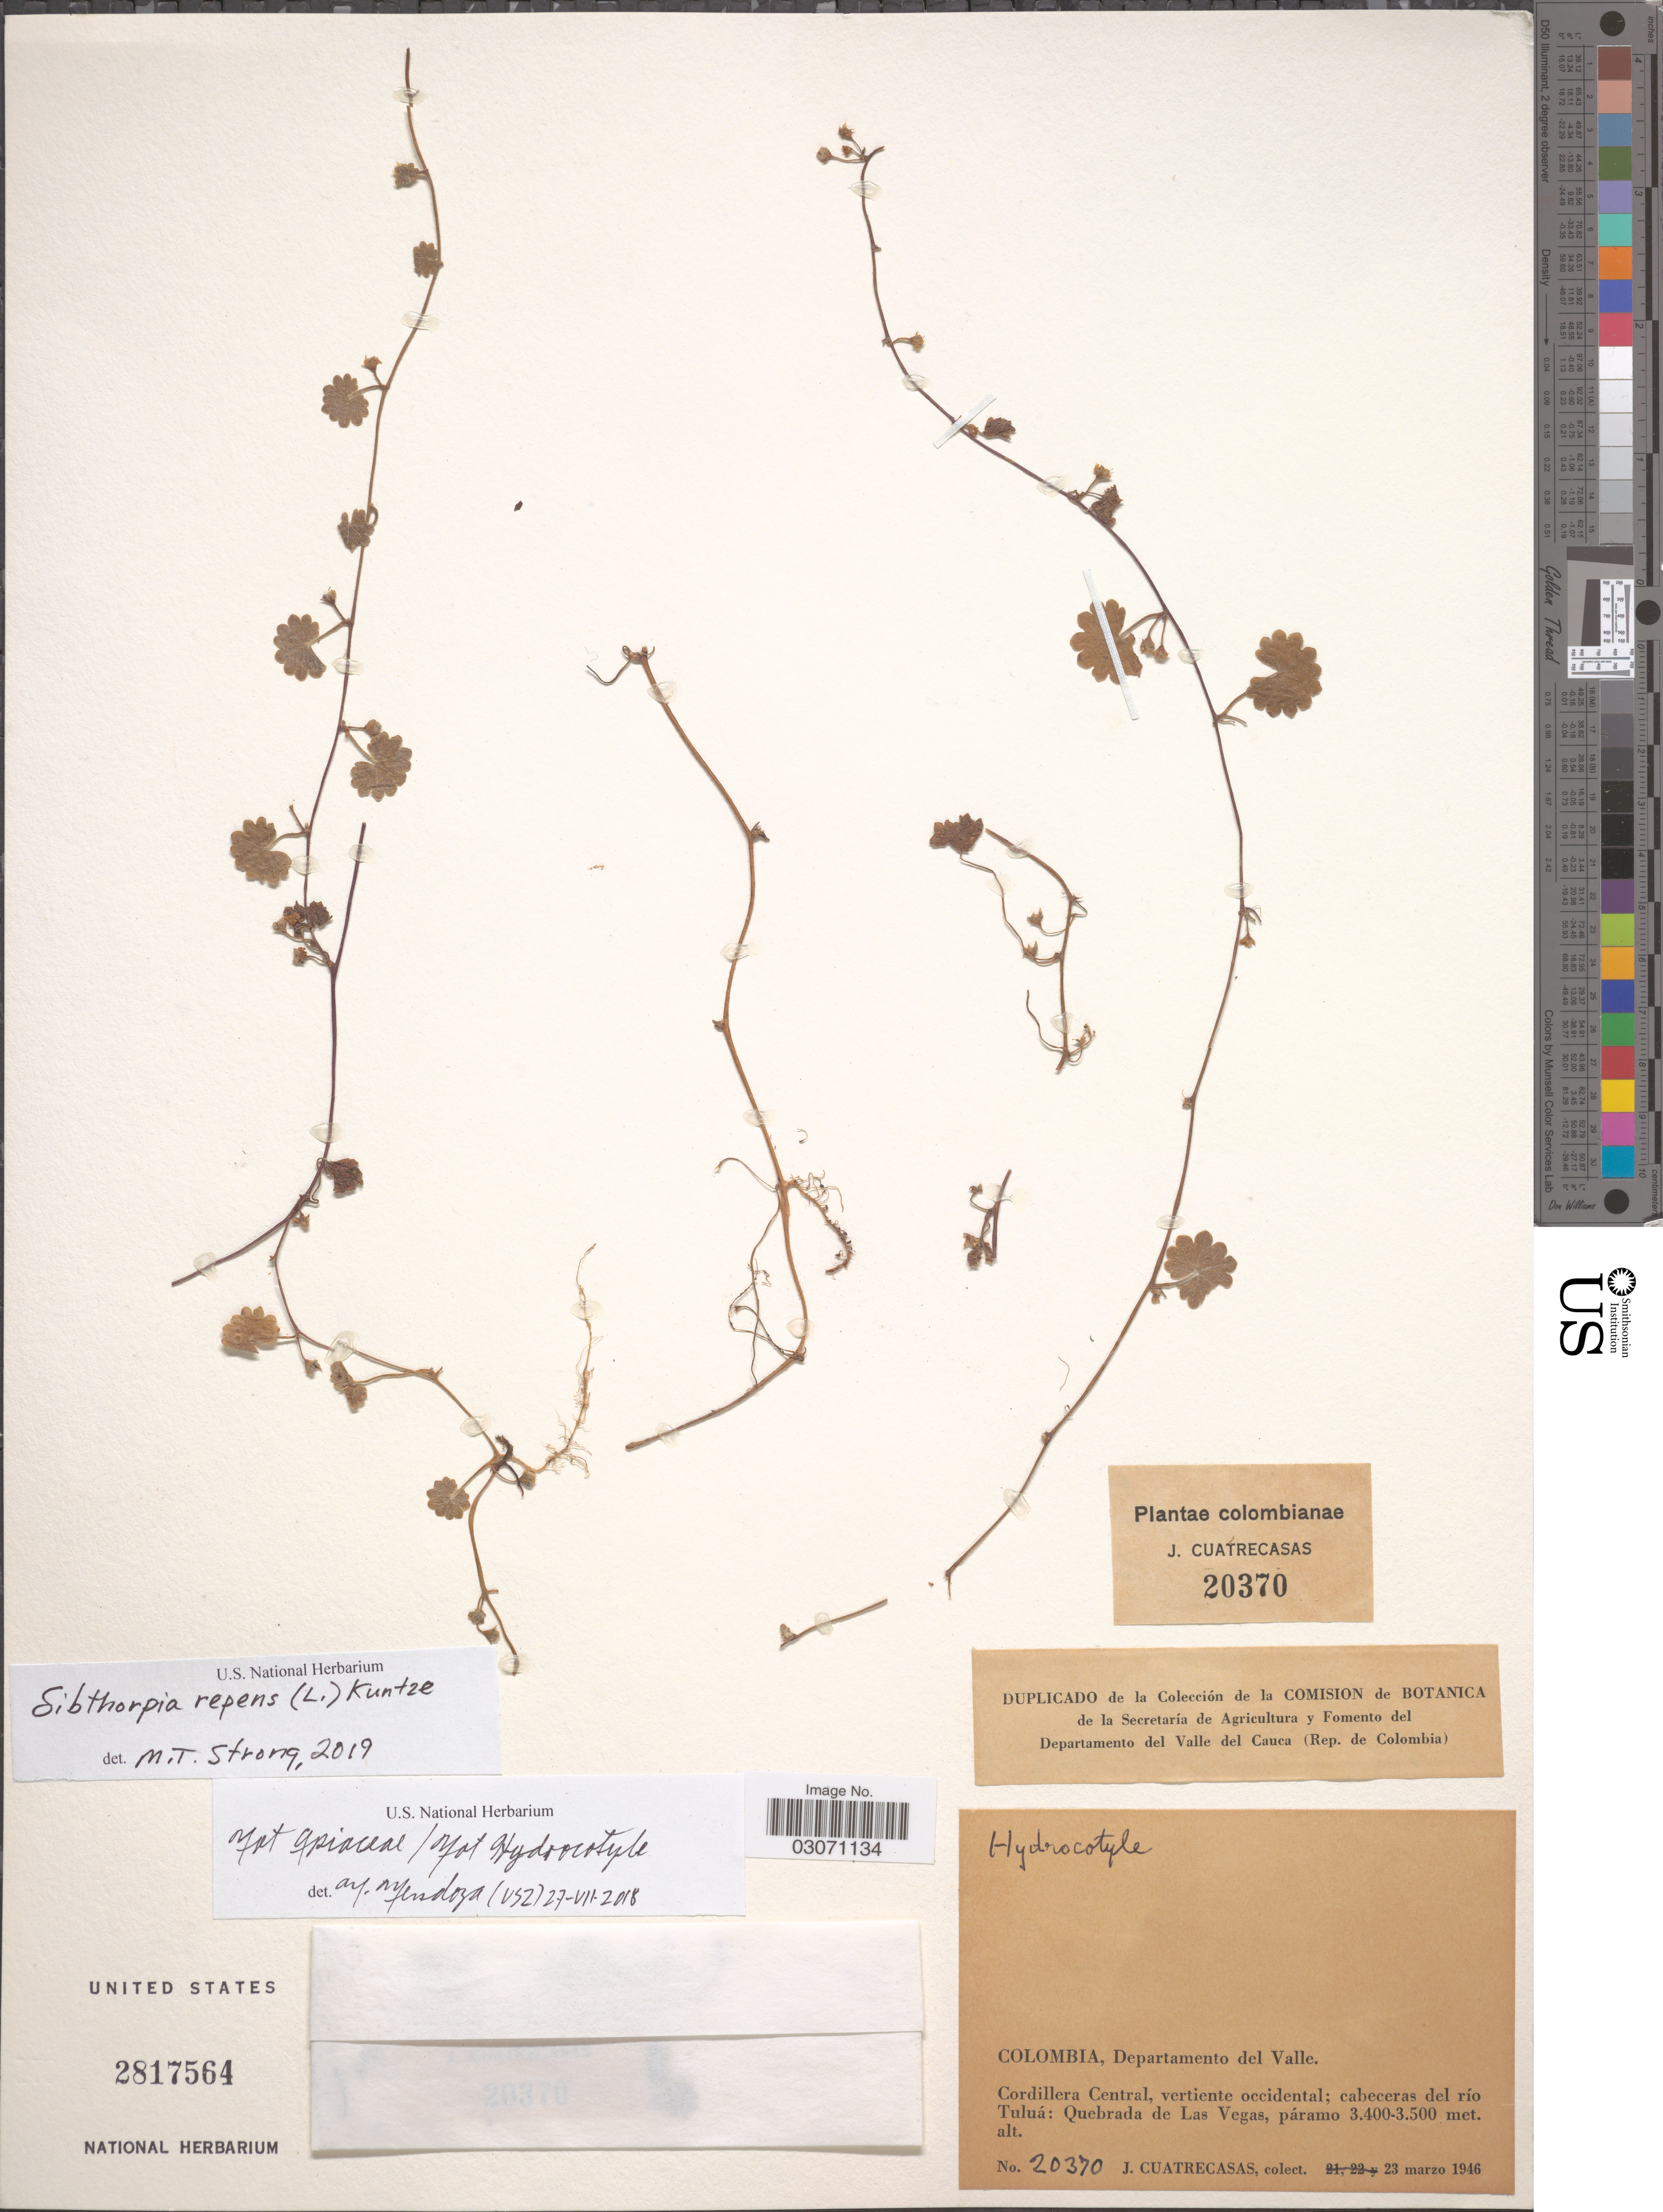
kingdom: Plantae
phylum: Tracheophyta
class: Magnoliopsida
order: Lamiales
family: Plantaginaceae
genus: Sibthorpia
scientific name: Sibthorpia repens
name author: (L.) Kuntze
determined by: Strong, Mark T., (BOT), Smithsonian Institution - National Museum of Natural History (UNITED STATES)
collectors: J. Cuatrecasas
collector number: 20370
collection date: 1946-03-23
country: Colombia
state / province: Valle del Cauca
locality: Departamento del Valle, Cordillera Central, vertiente occidental; cabeceras del río Tuluá: Quebrada de Las Vegas.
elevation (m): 3400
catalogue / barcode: US 2817564